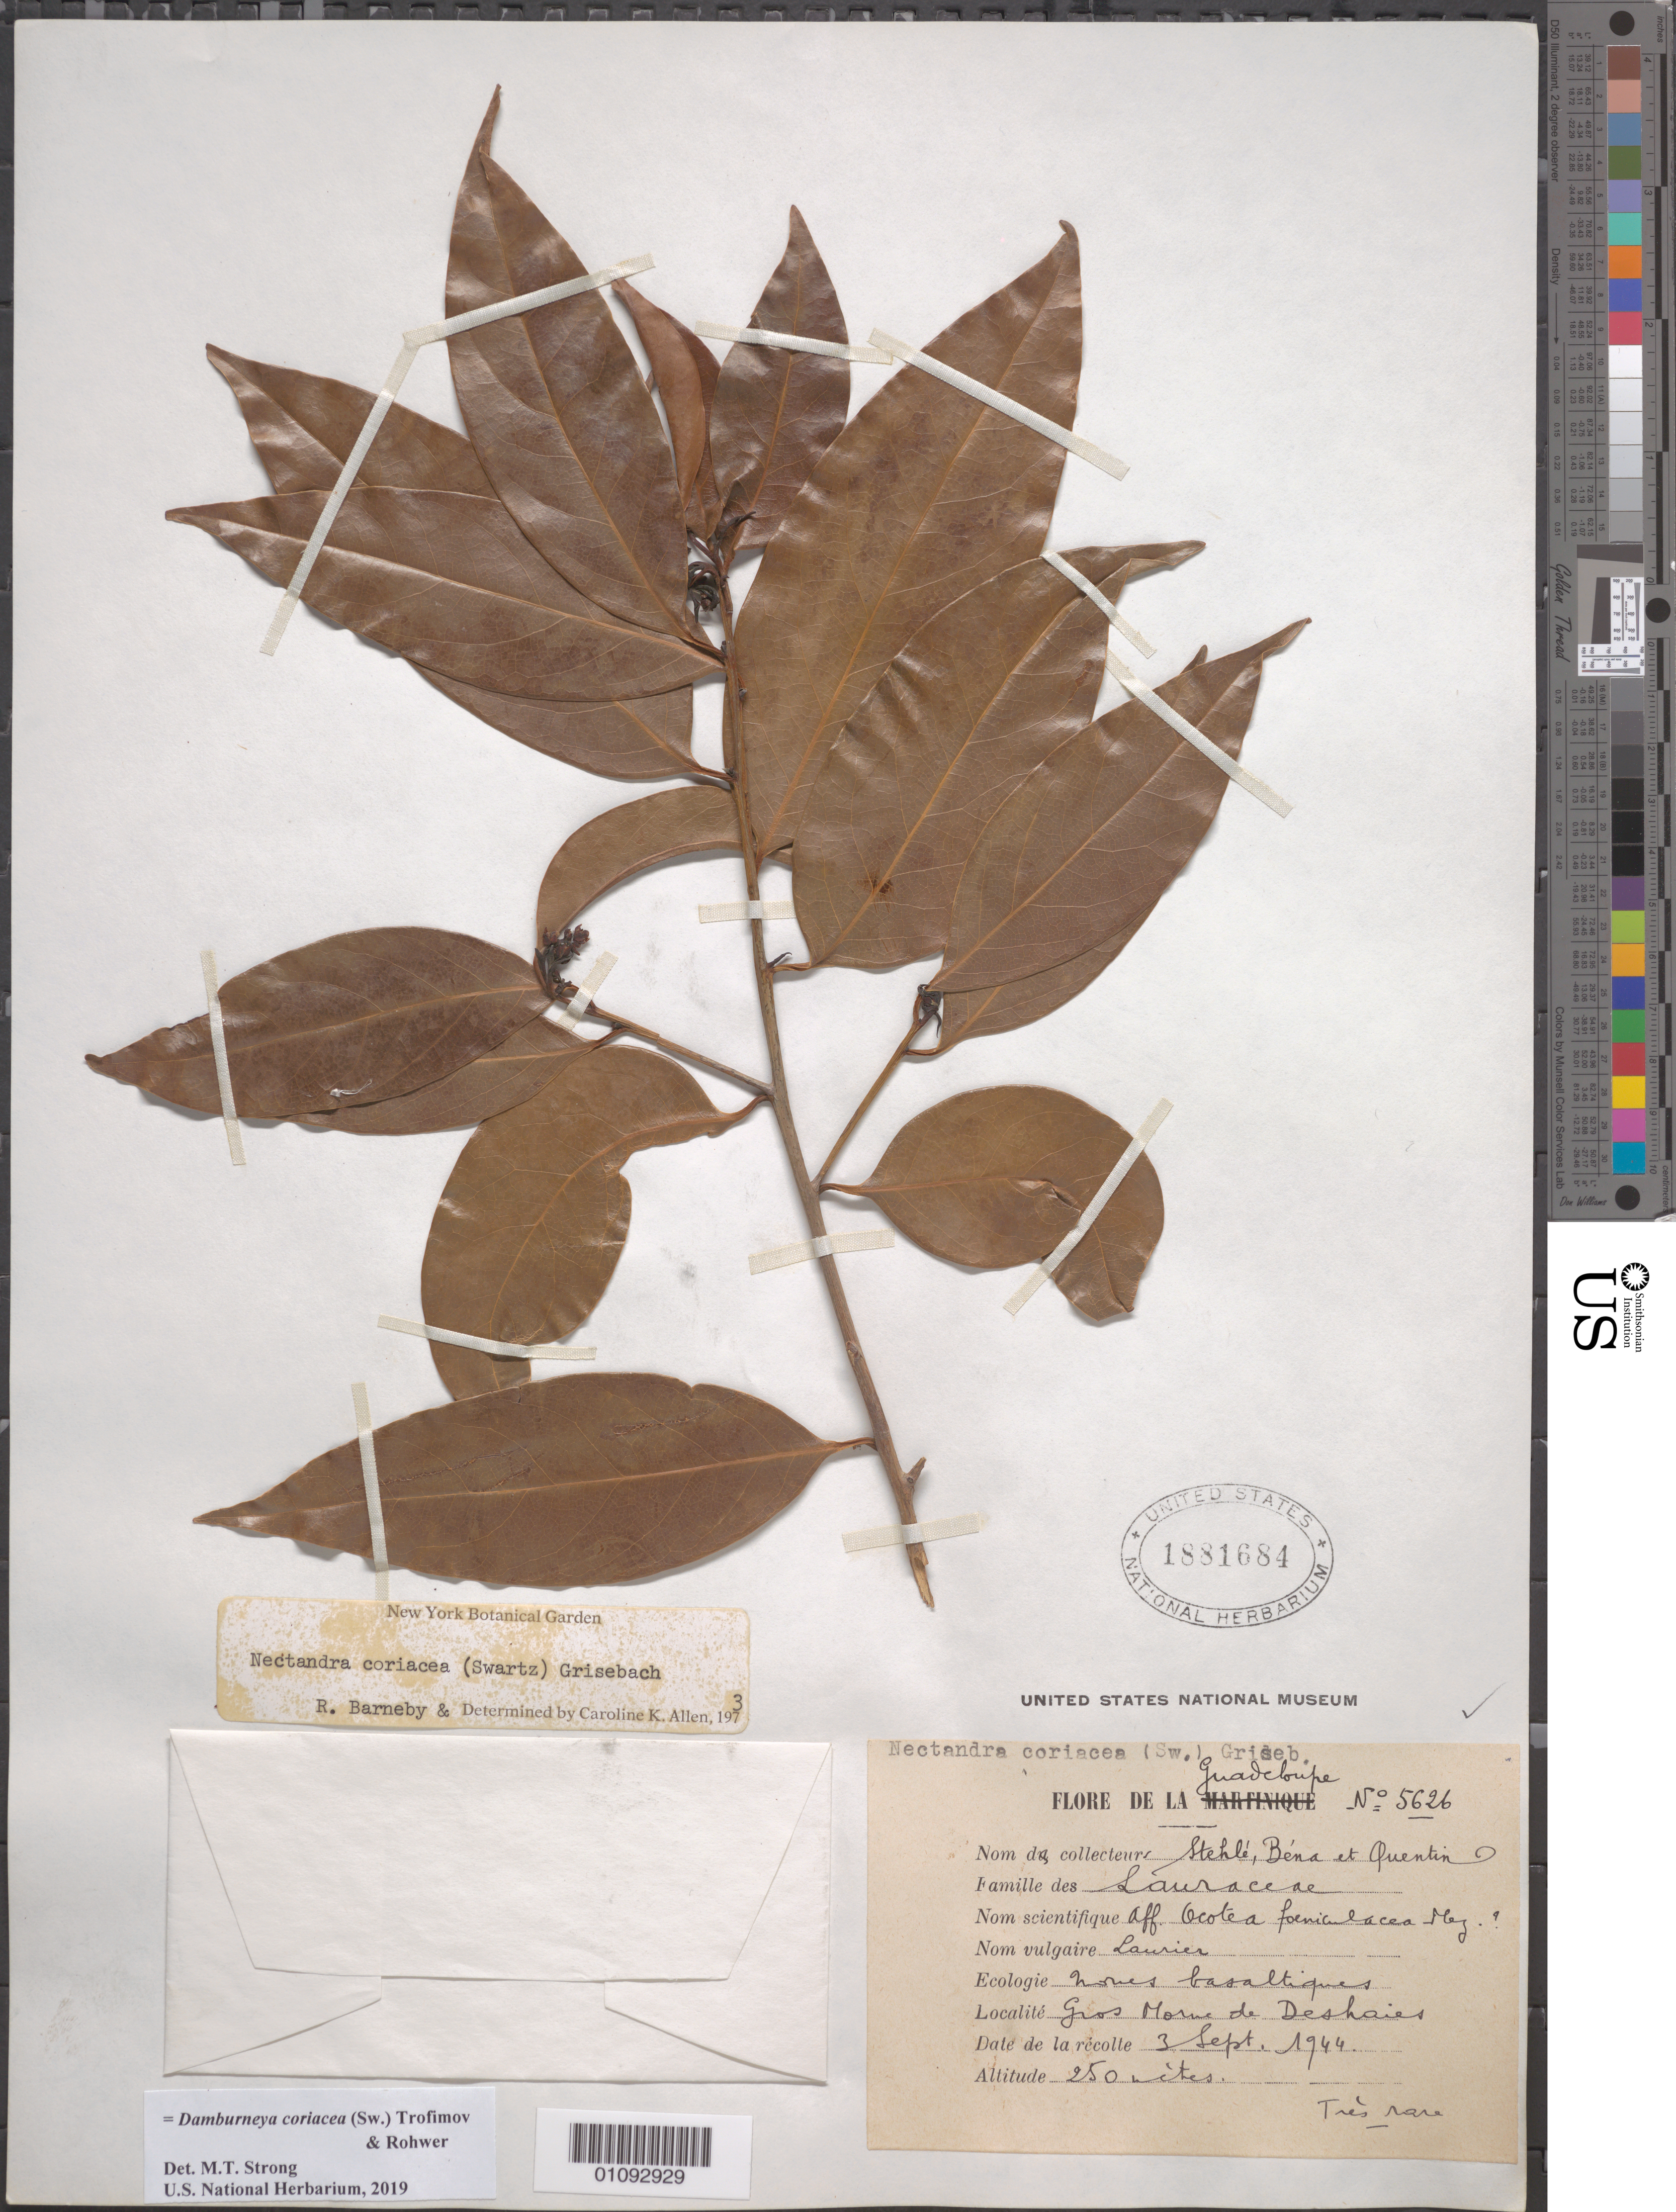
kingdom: Plantae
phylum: Tracheophyta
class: Magnoliopsida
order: Laurales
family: Lauraceae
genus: Damburneya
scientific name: Damburneya coriacea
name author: (Sw.) Trofimov & Rohwer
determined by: Strong, M. T., (US), Smithsonian Institution - National Museum of Natural History (UNITED STATES)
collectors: H. Stehlé, R. Béna & R. Quentin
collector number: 5626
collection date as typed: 03 Sep 1944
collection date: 1944-09-03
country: Guadeloupe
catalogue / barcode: US 1881684